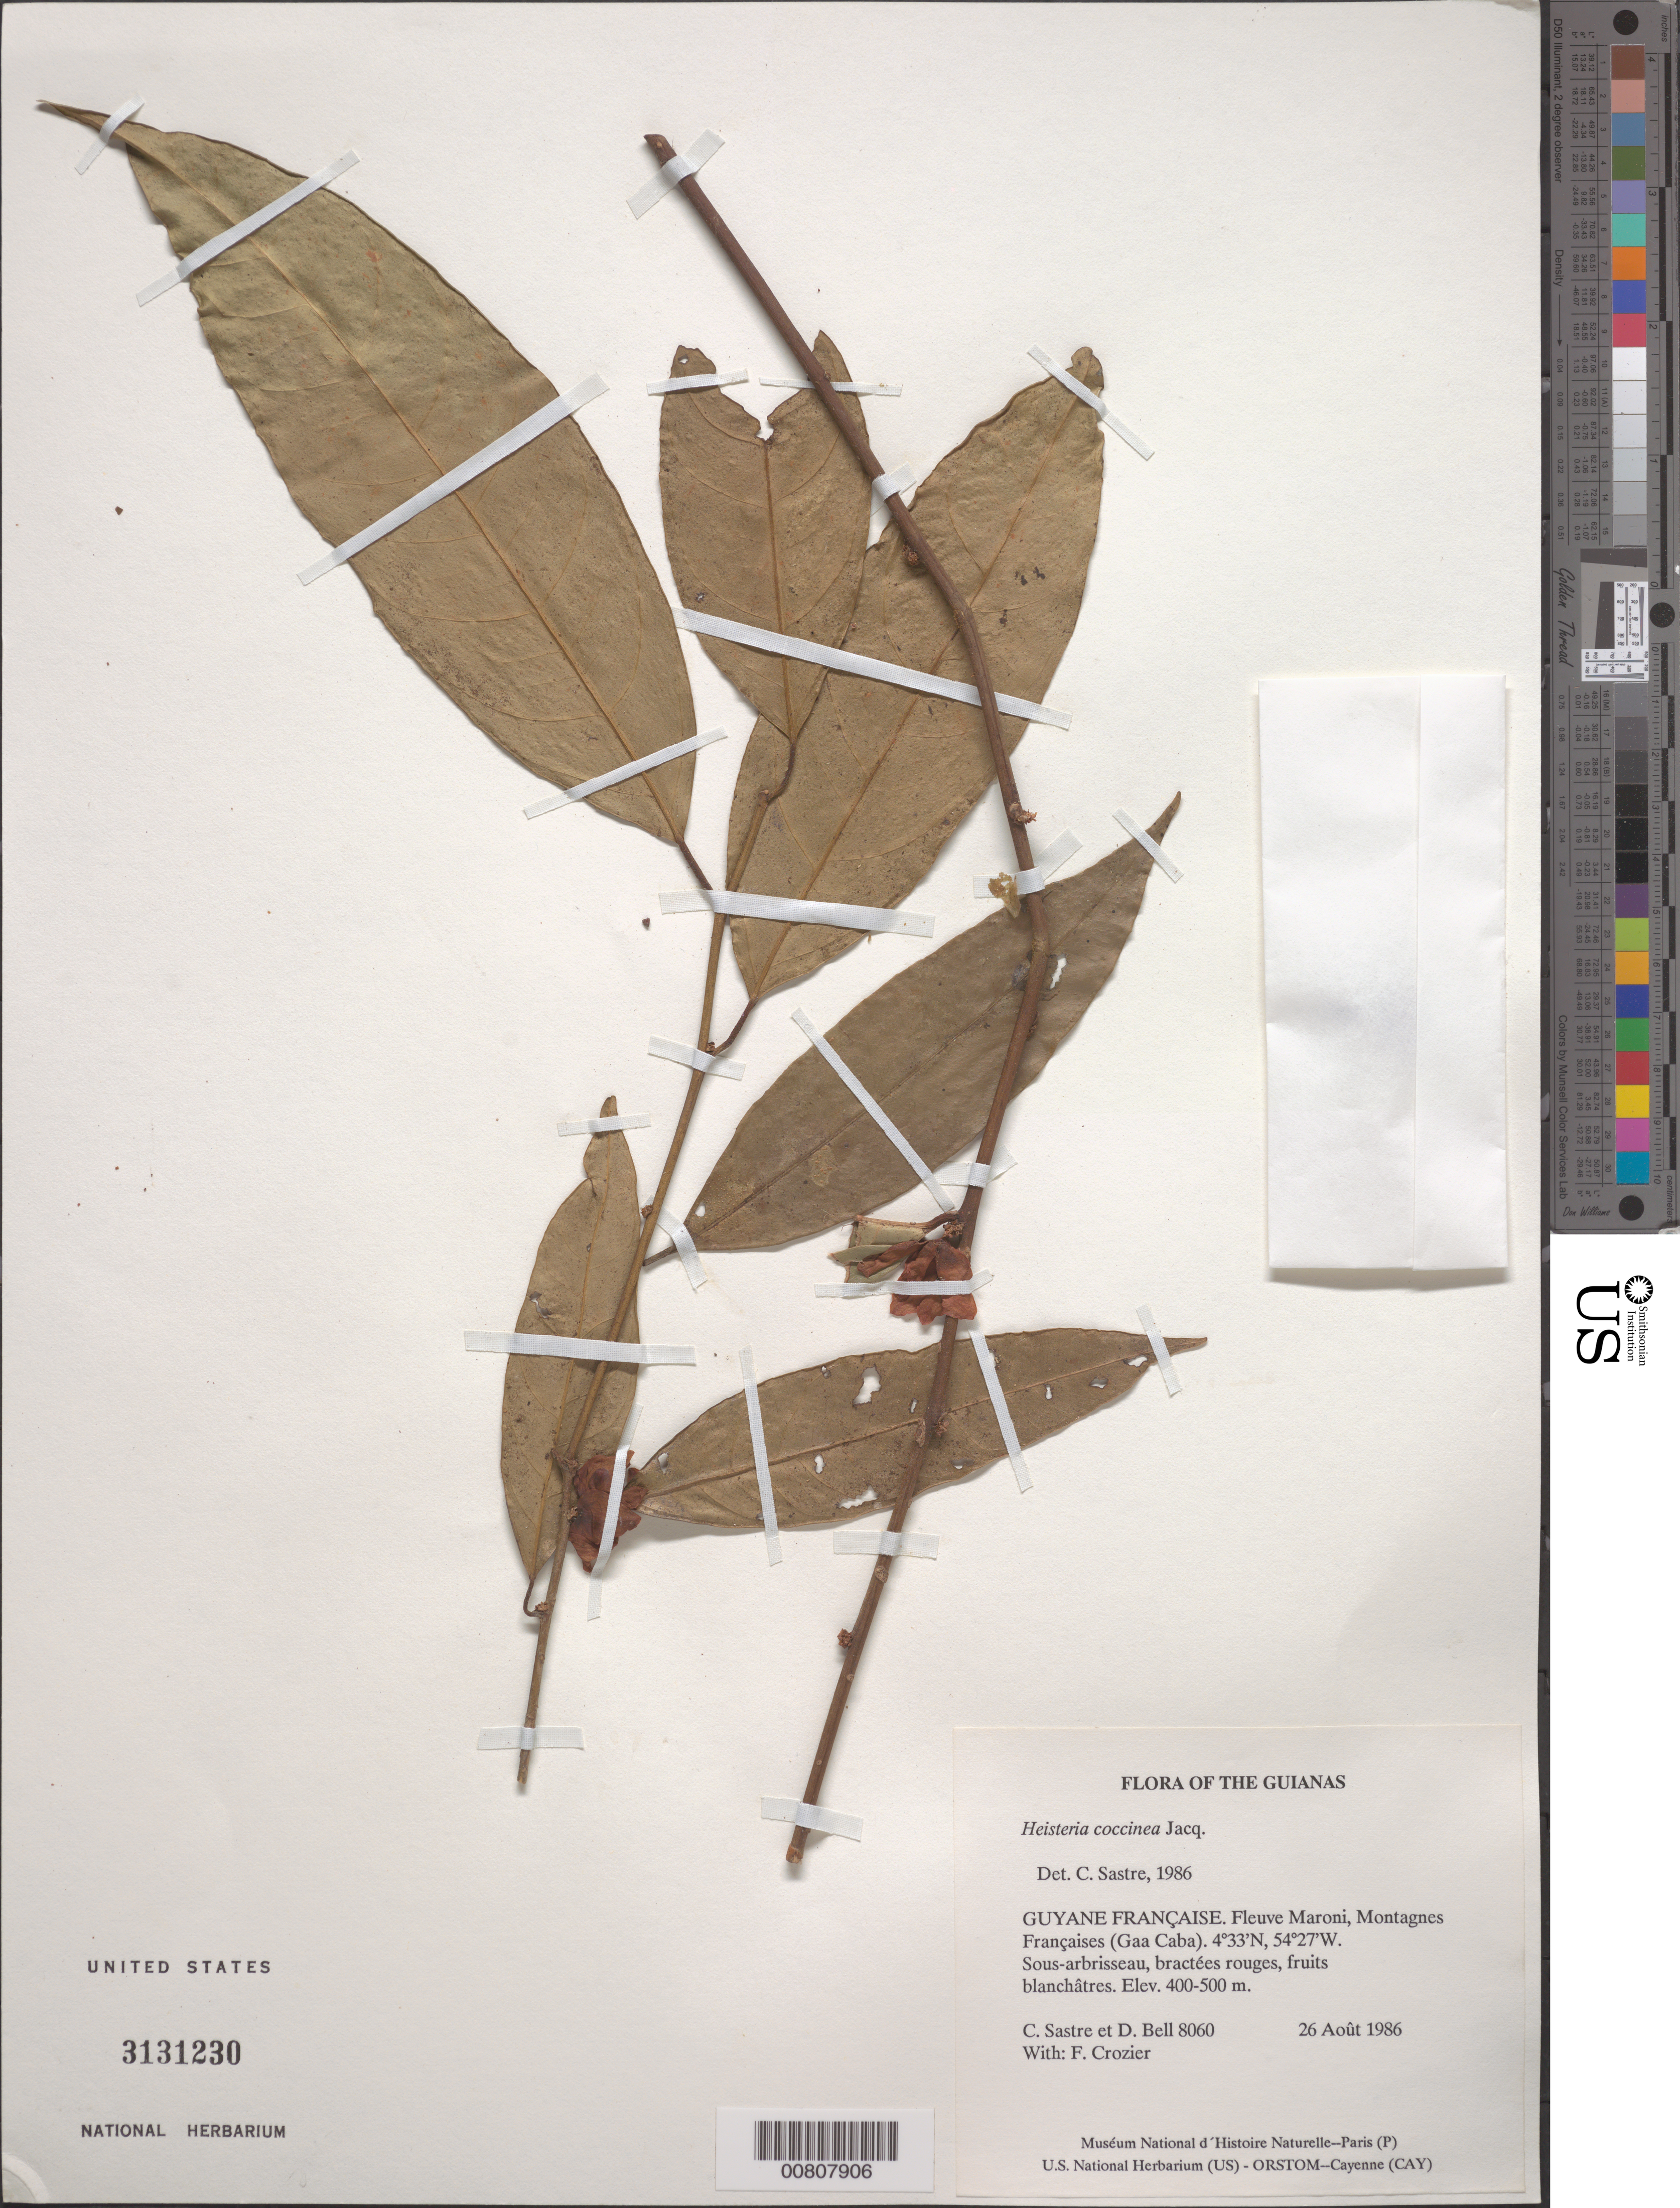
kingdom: Plantae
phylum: Tracheophyta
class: Magnoliopsida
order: Santalales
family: Erythropalaceae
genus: Heisteria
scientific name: Heisteria coccinea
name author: Jacq.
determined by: Sastre, C. H. L.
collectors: C. H. L. Sastre, D. A. Bell & F. Crozier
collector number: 8060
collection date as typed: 26 August 1986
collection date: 1986-08-26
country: French Guiana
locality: Fleuve Maroni, Montagnes Françaises (Gaa Caba)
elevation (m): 400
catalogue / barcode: US 3131230